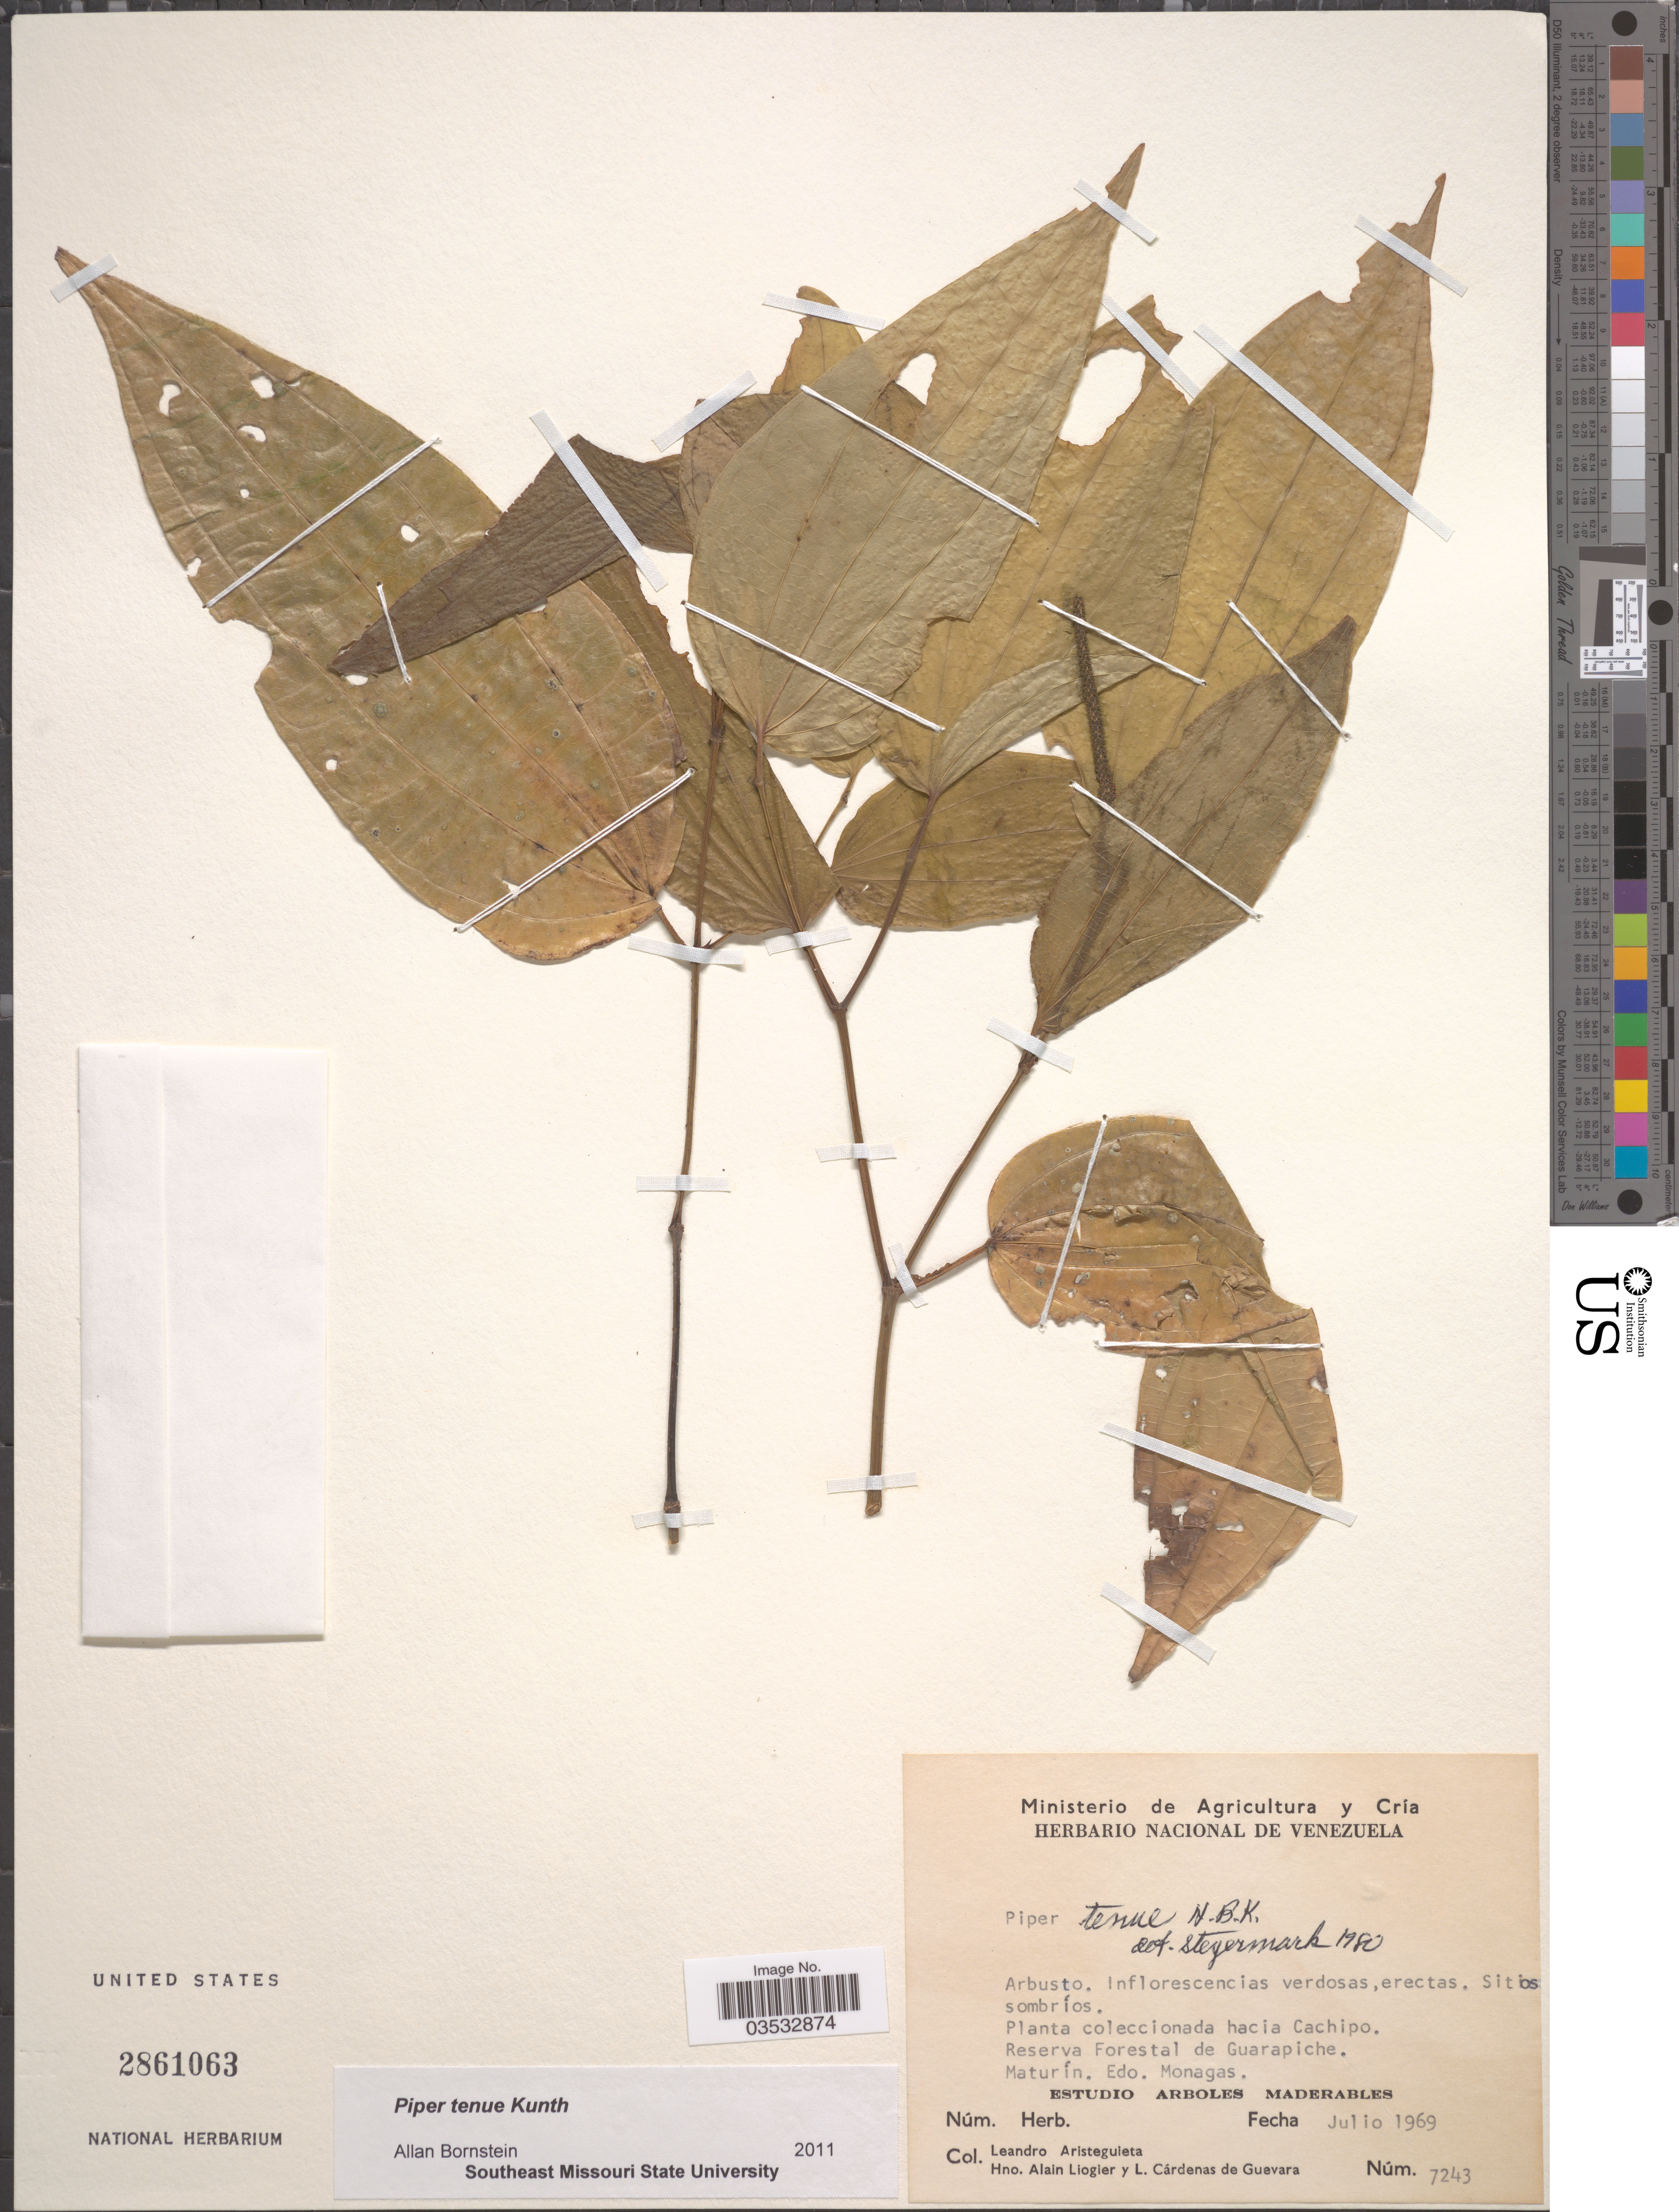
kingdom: Plantae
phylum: Tracheophyta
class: Magnoliopsida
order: Piperales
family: Piperaceae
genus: Piper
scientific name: Piper tenue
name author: Kunth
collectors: L. Aristeguieta, A. H. Liogier & C. de Guevara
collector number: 7243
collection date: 1969-07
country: Venezuela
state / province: Monagas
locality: Reserva Forestal de Guarapiche. Maturín. Estudio Arboles Maderables.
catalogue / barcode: US 2861063